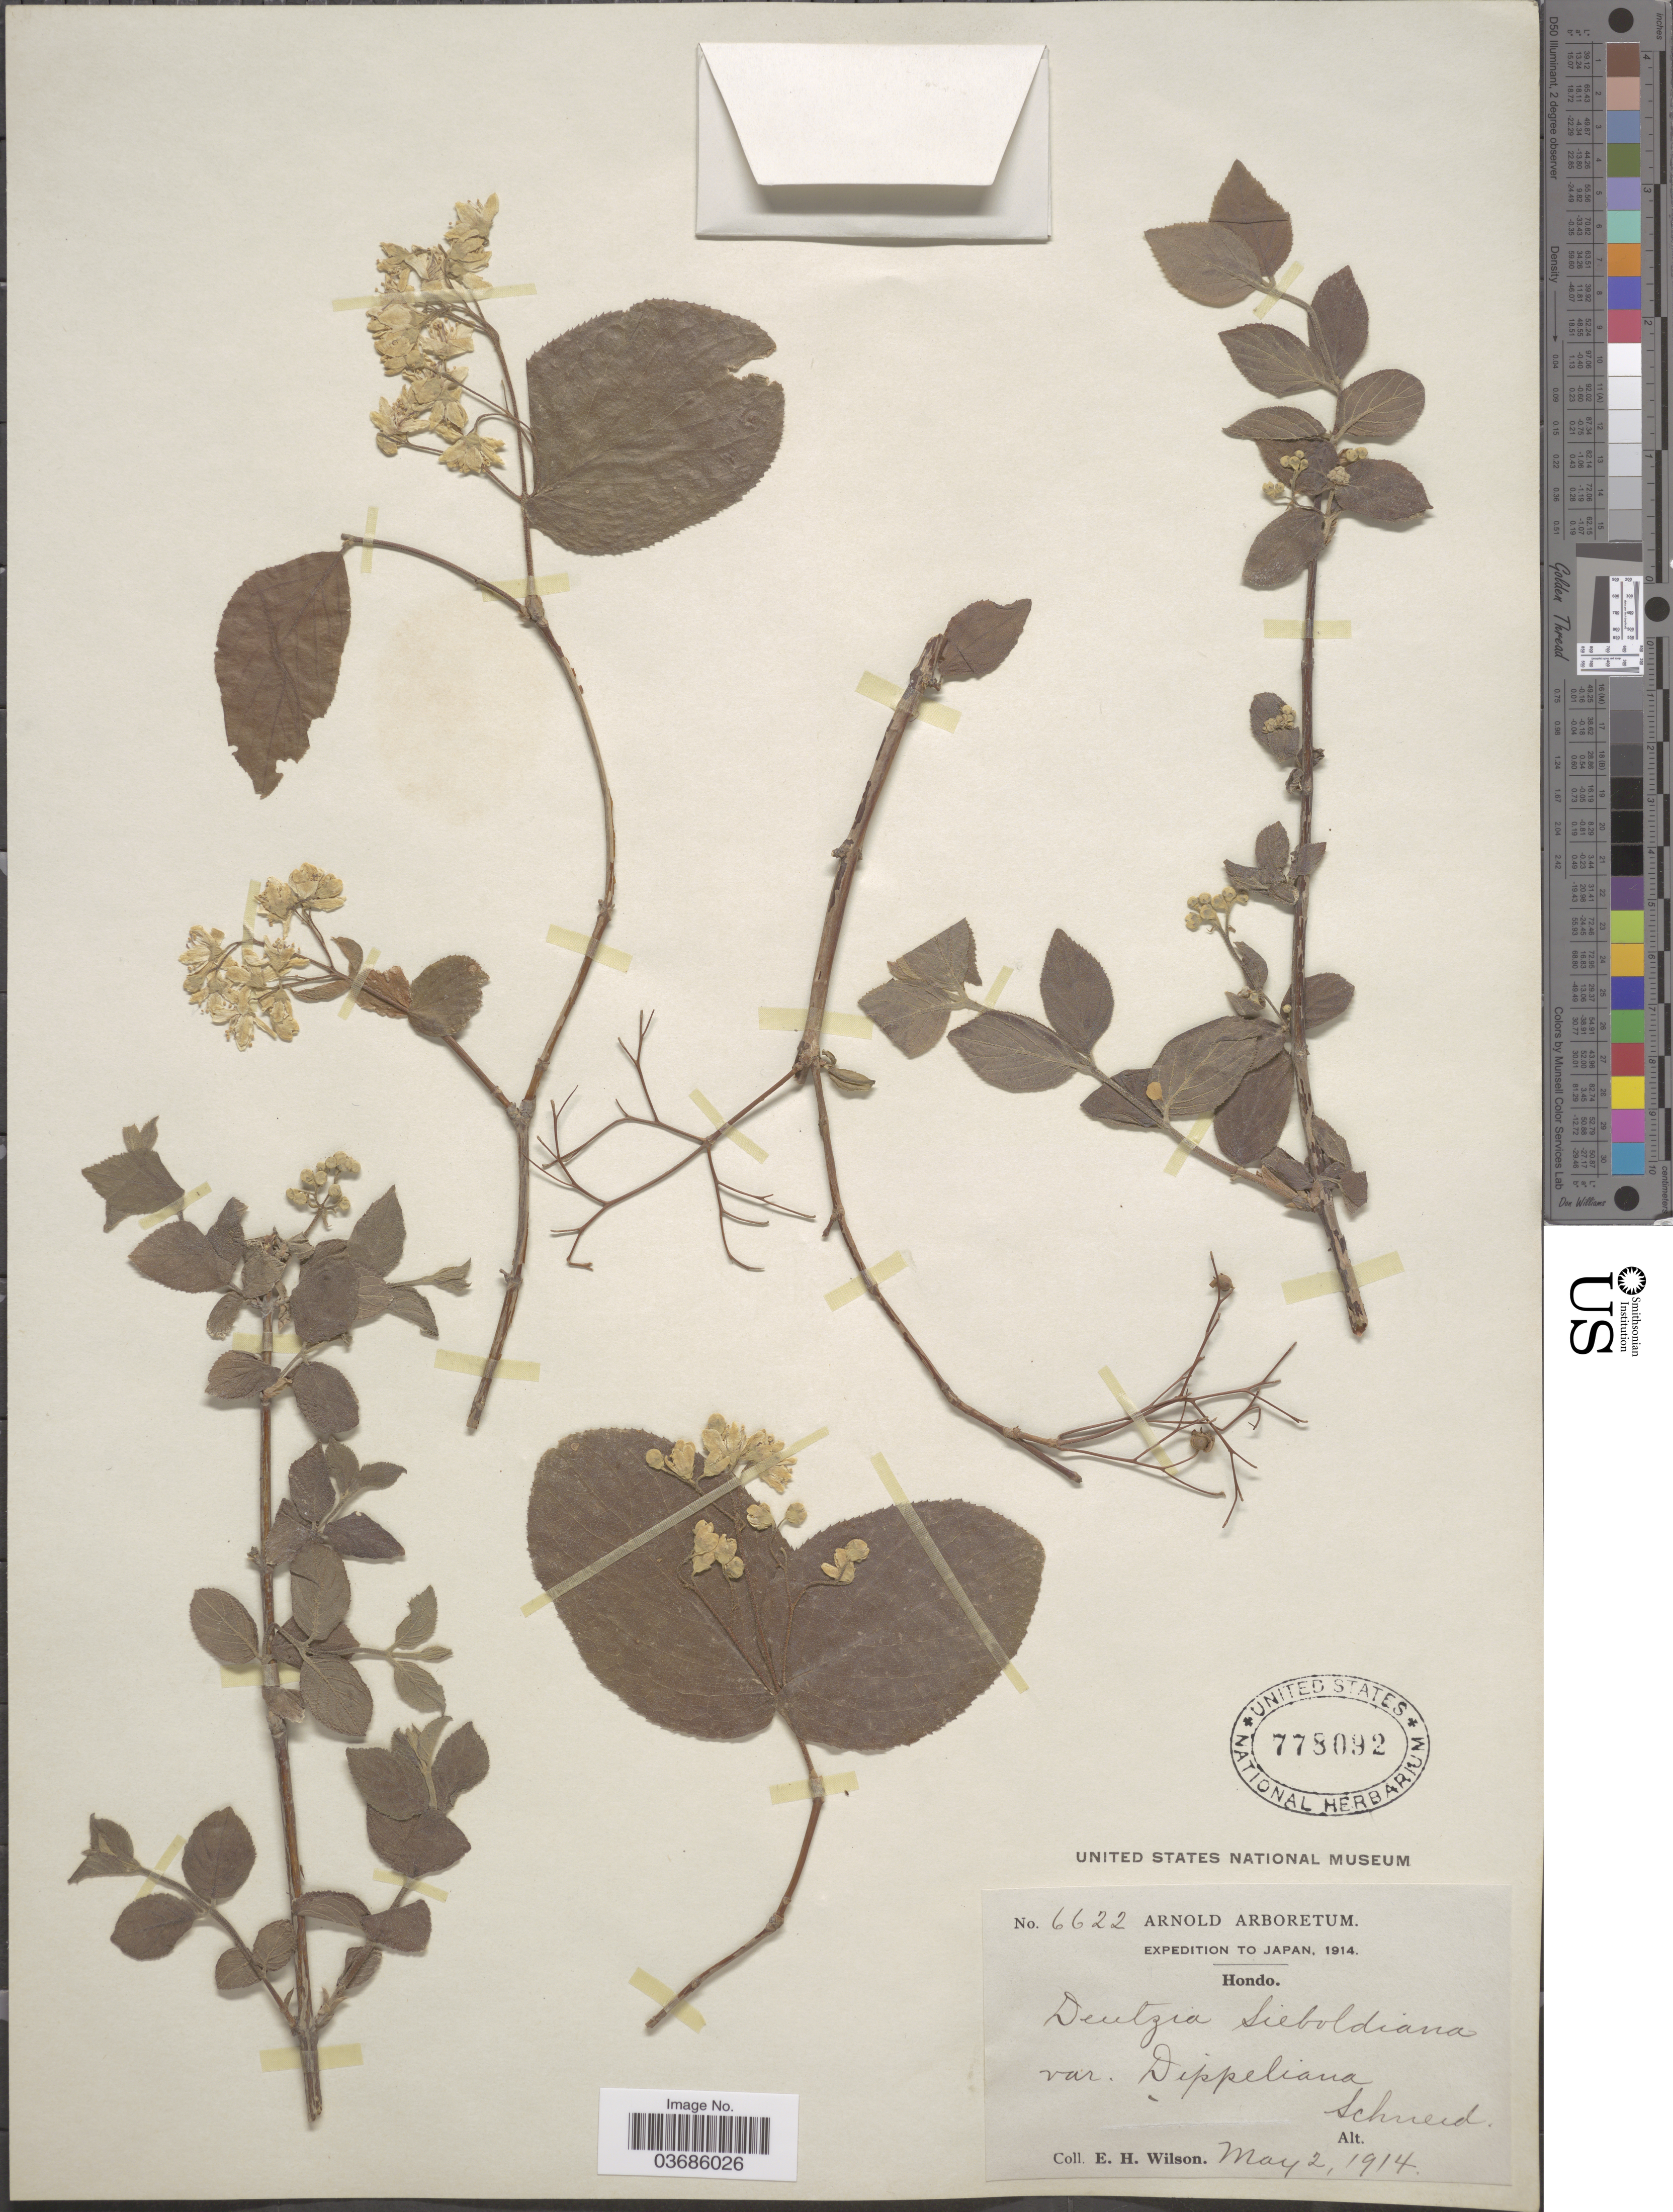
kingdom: Plantae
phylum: Tracheophyta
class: Magnoliopsida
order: Cornales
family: Hydrangeaceae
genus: Deutzia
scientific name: Deutzia sieboldiana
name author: Maxim.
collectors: E. Wilson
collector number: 6622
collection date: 1914-05-02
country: Japan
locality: Expedition to Japan, 1914. Hondo.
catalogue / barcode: US 778092